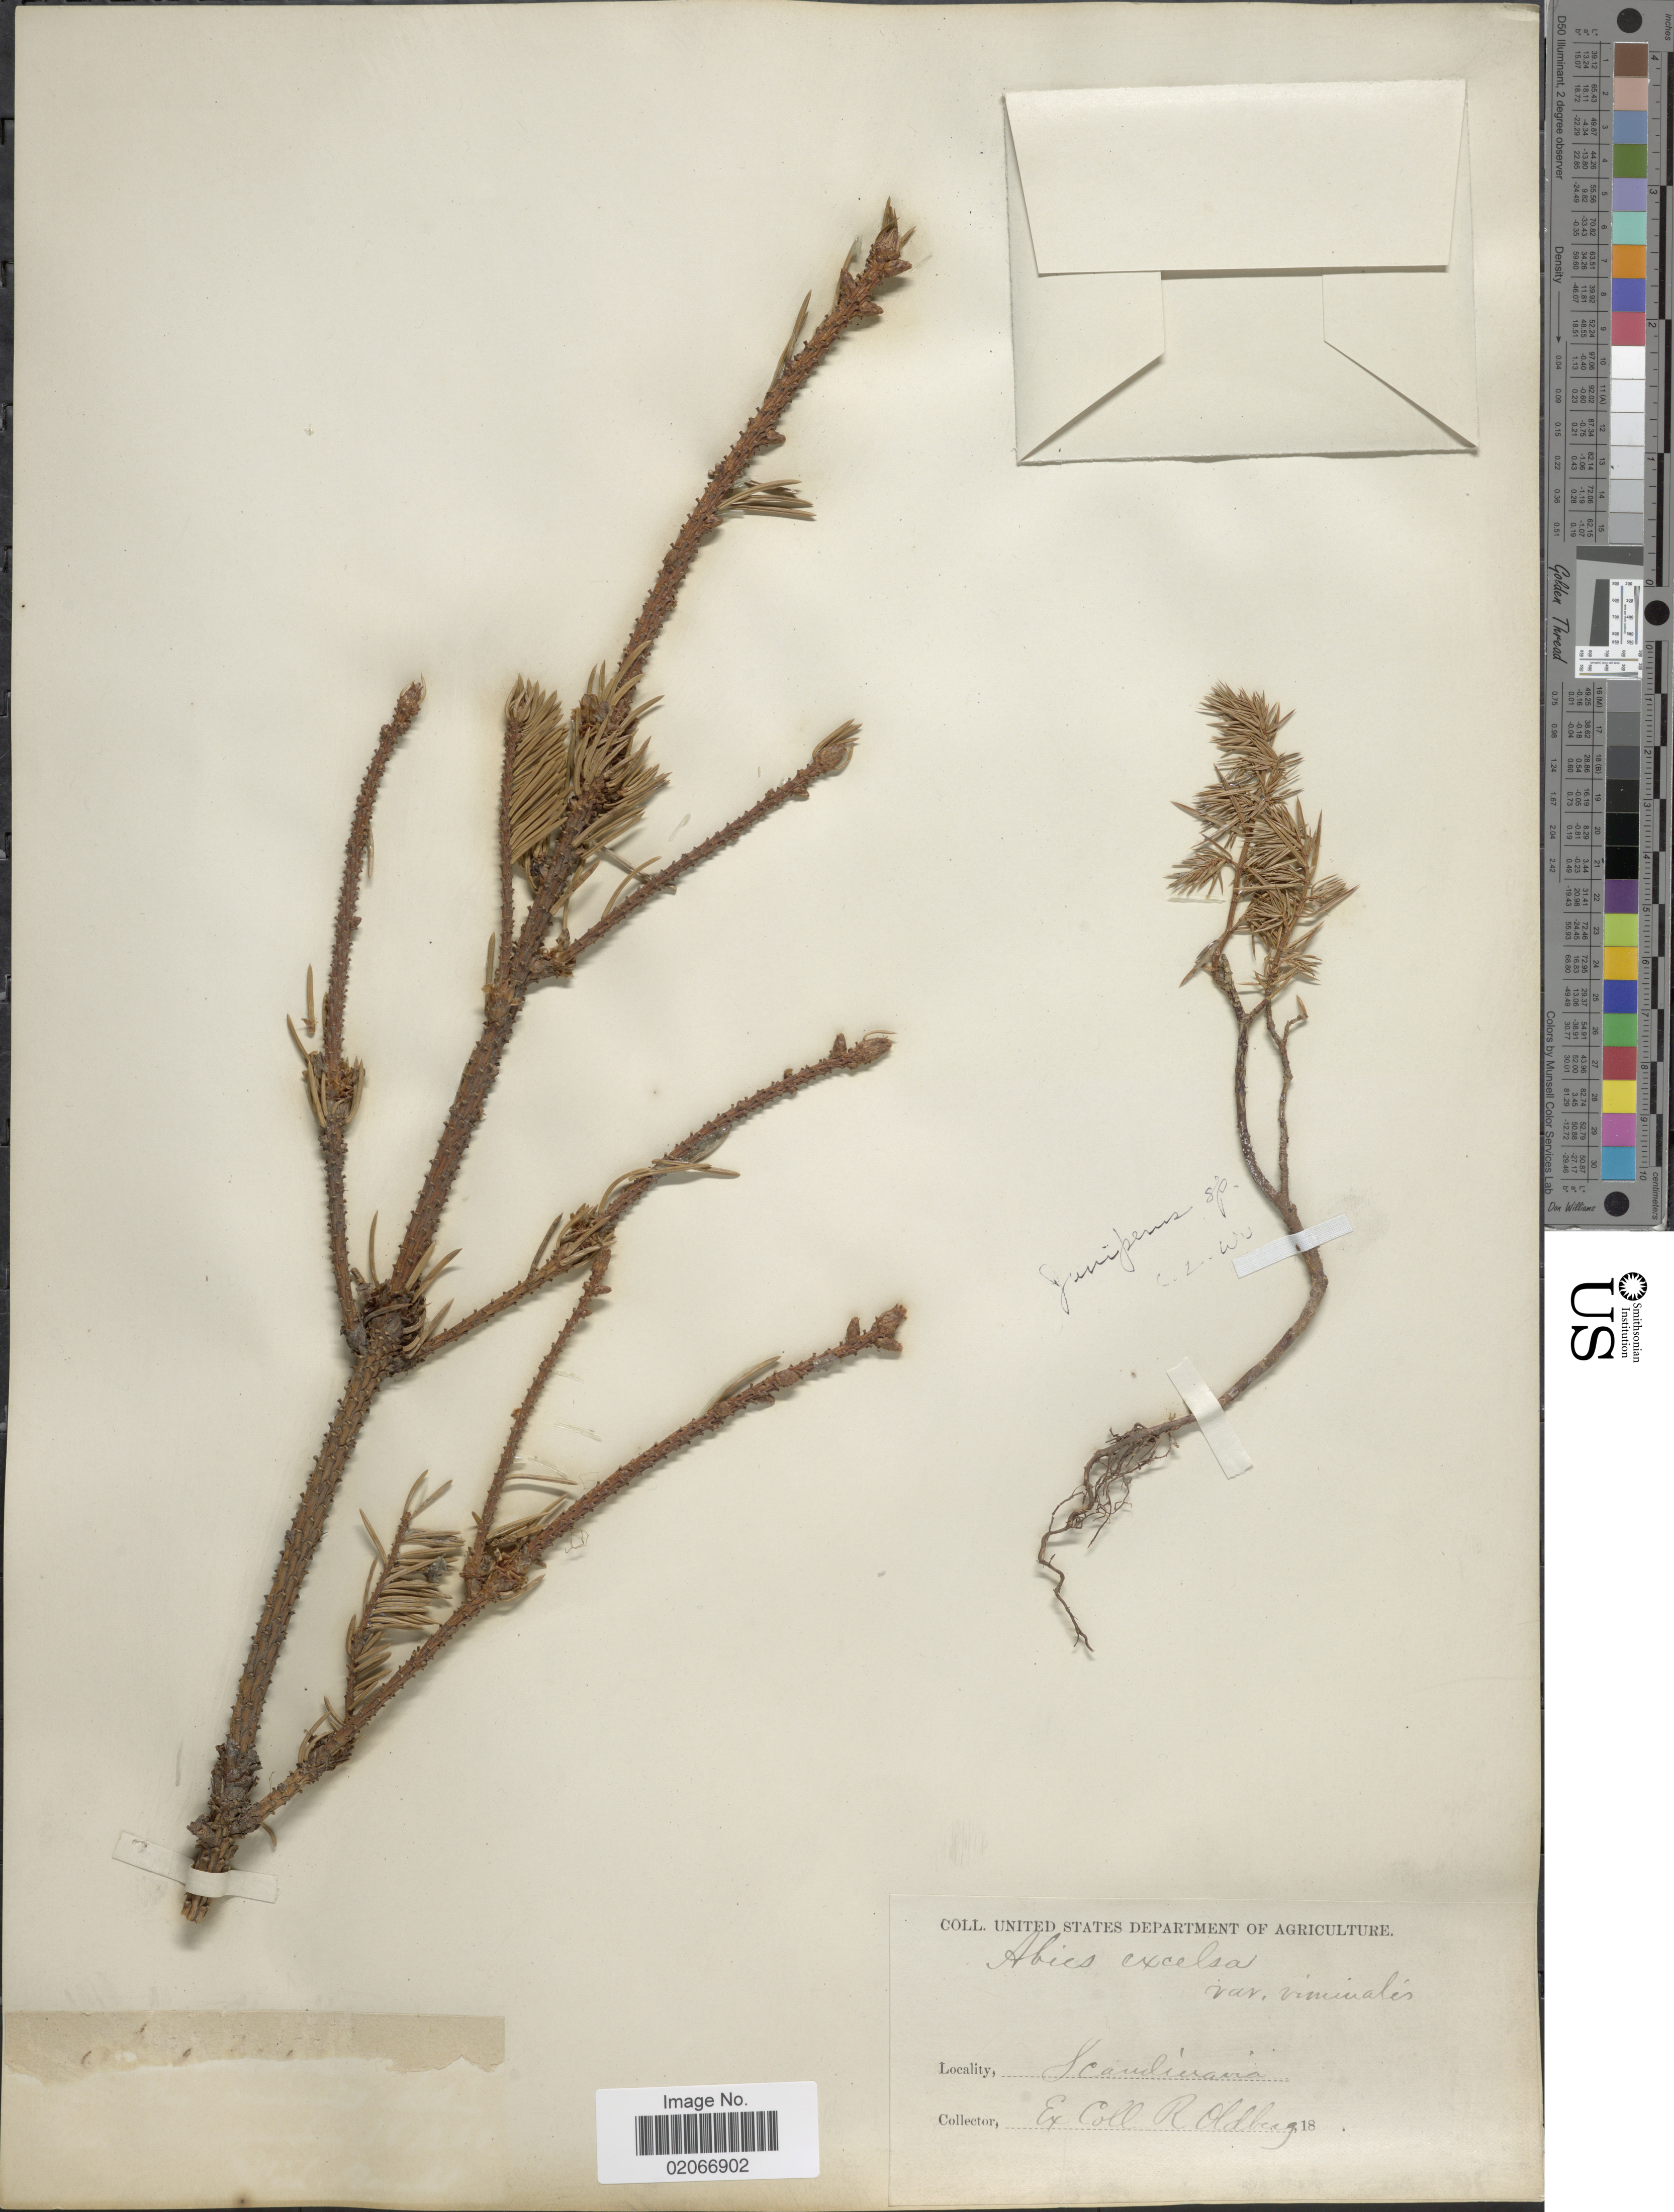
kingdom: Plantae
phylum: Tracheophyta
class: Pinopsida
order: Pinales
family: Pinaceae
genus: Picea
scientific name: Picea excelsa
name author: Link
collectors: R. Oldberg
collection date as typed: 18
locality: Scandinavia